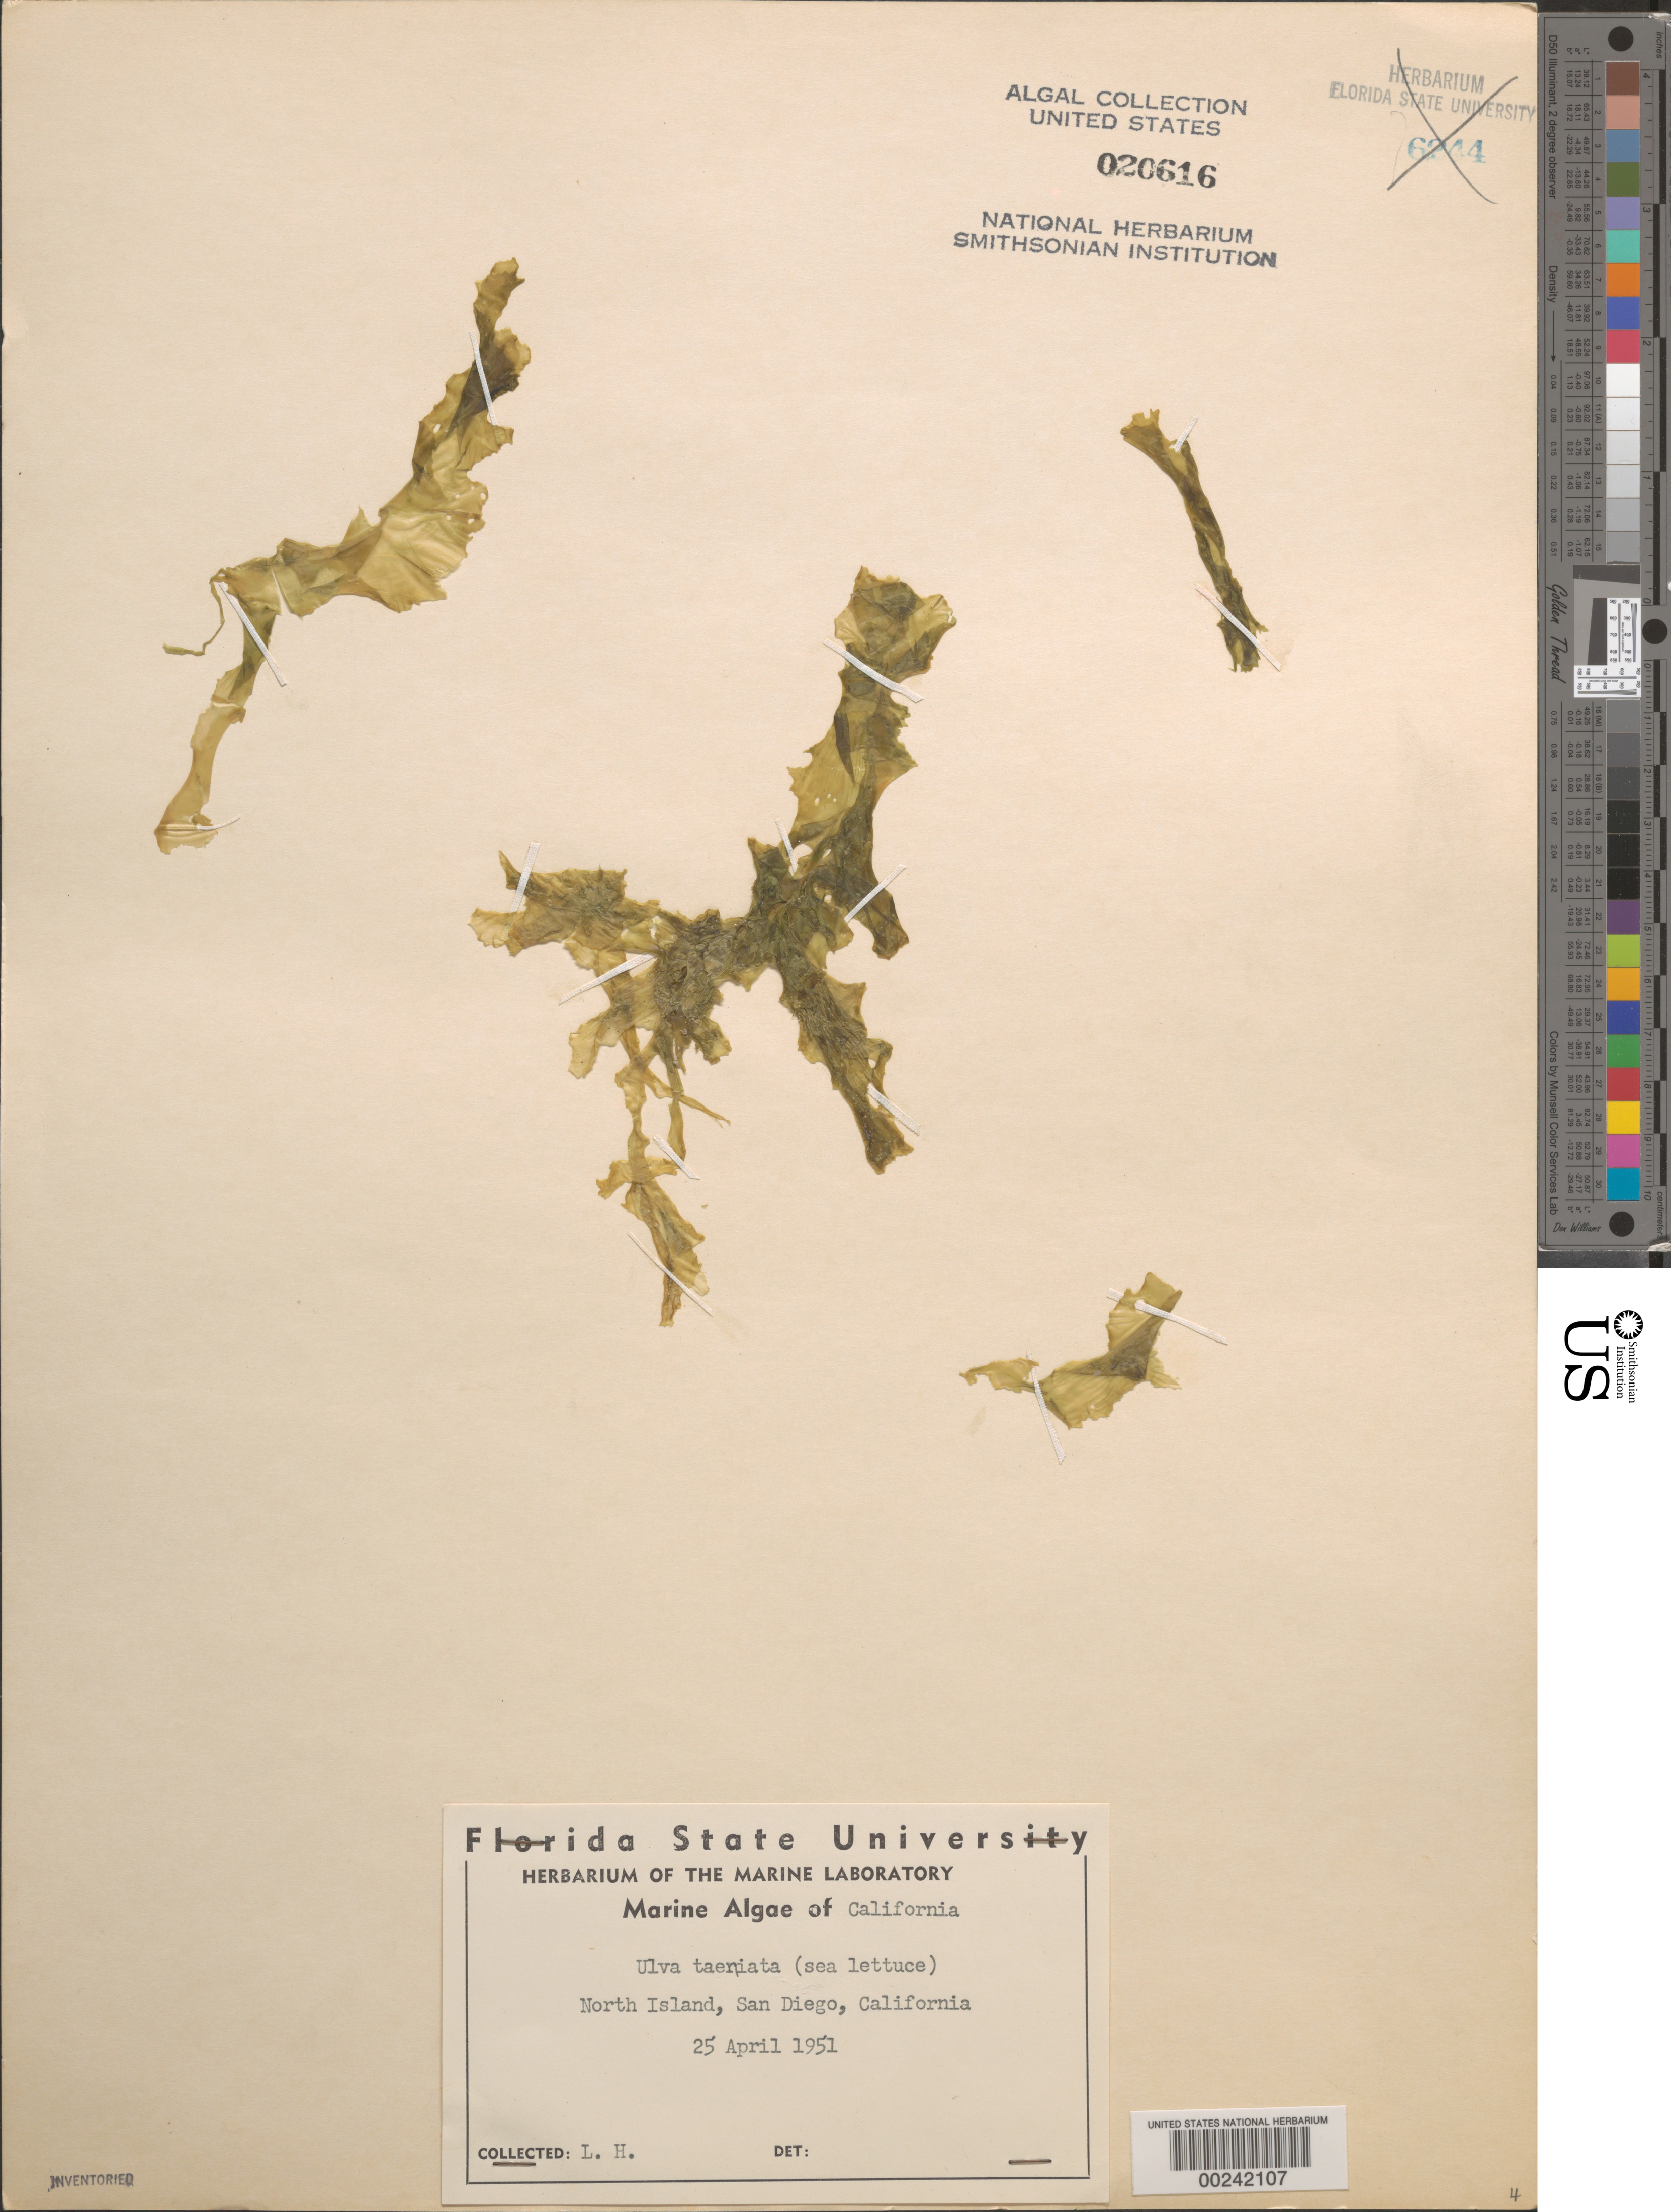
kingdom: Plantae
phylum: Chlorophyta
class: Ulvophyceae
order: Ulvales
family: Ulvaceae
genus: Ulva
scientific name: Ulva taeniata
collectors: L. H.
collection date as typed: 25 Apr 1951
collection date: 1951-04-25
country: United States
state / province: California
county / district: San Diego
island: North Island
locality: San Diego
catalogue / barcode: US 20616